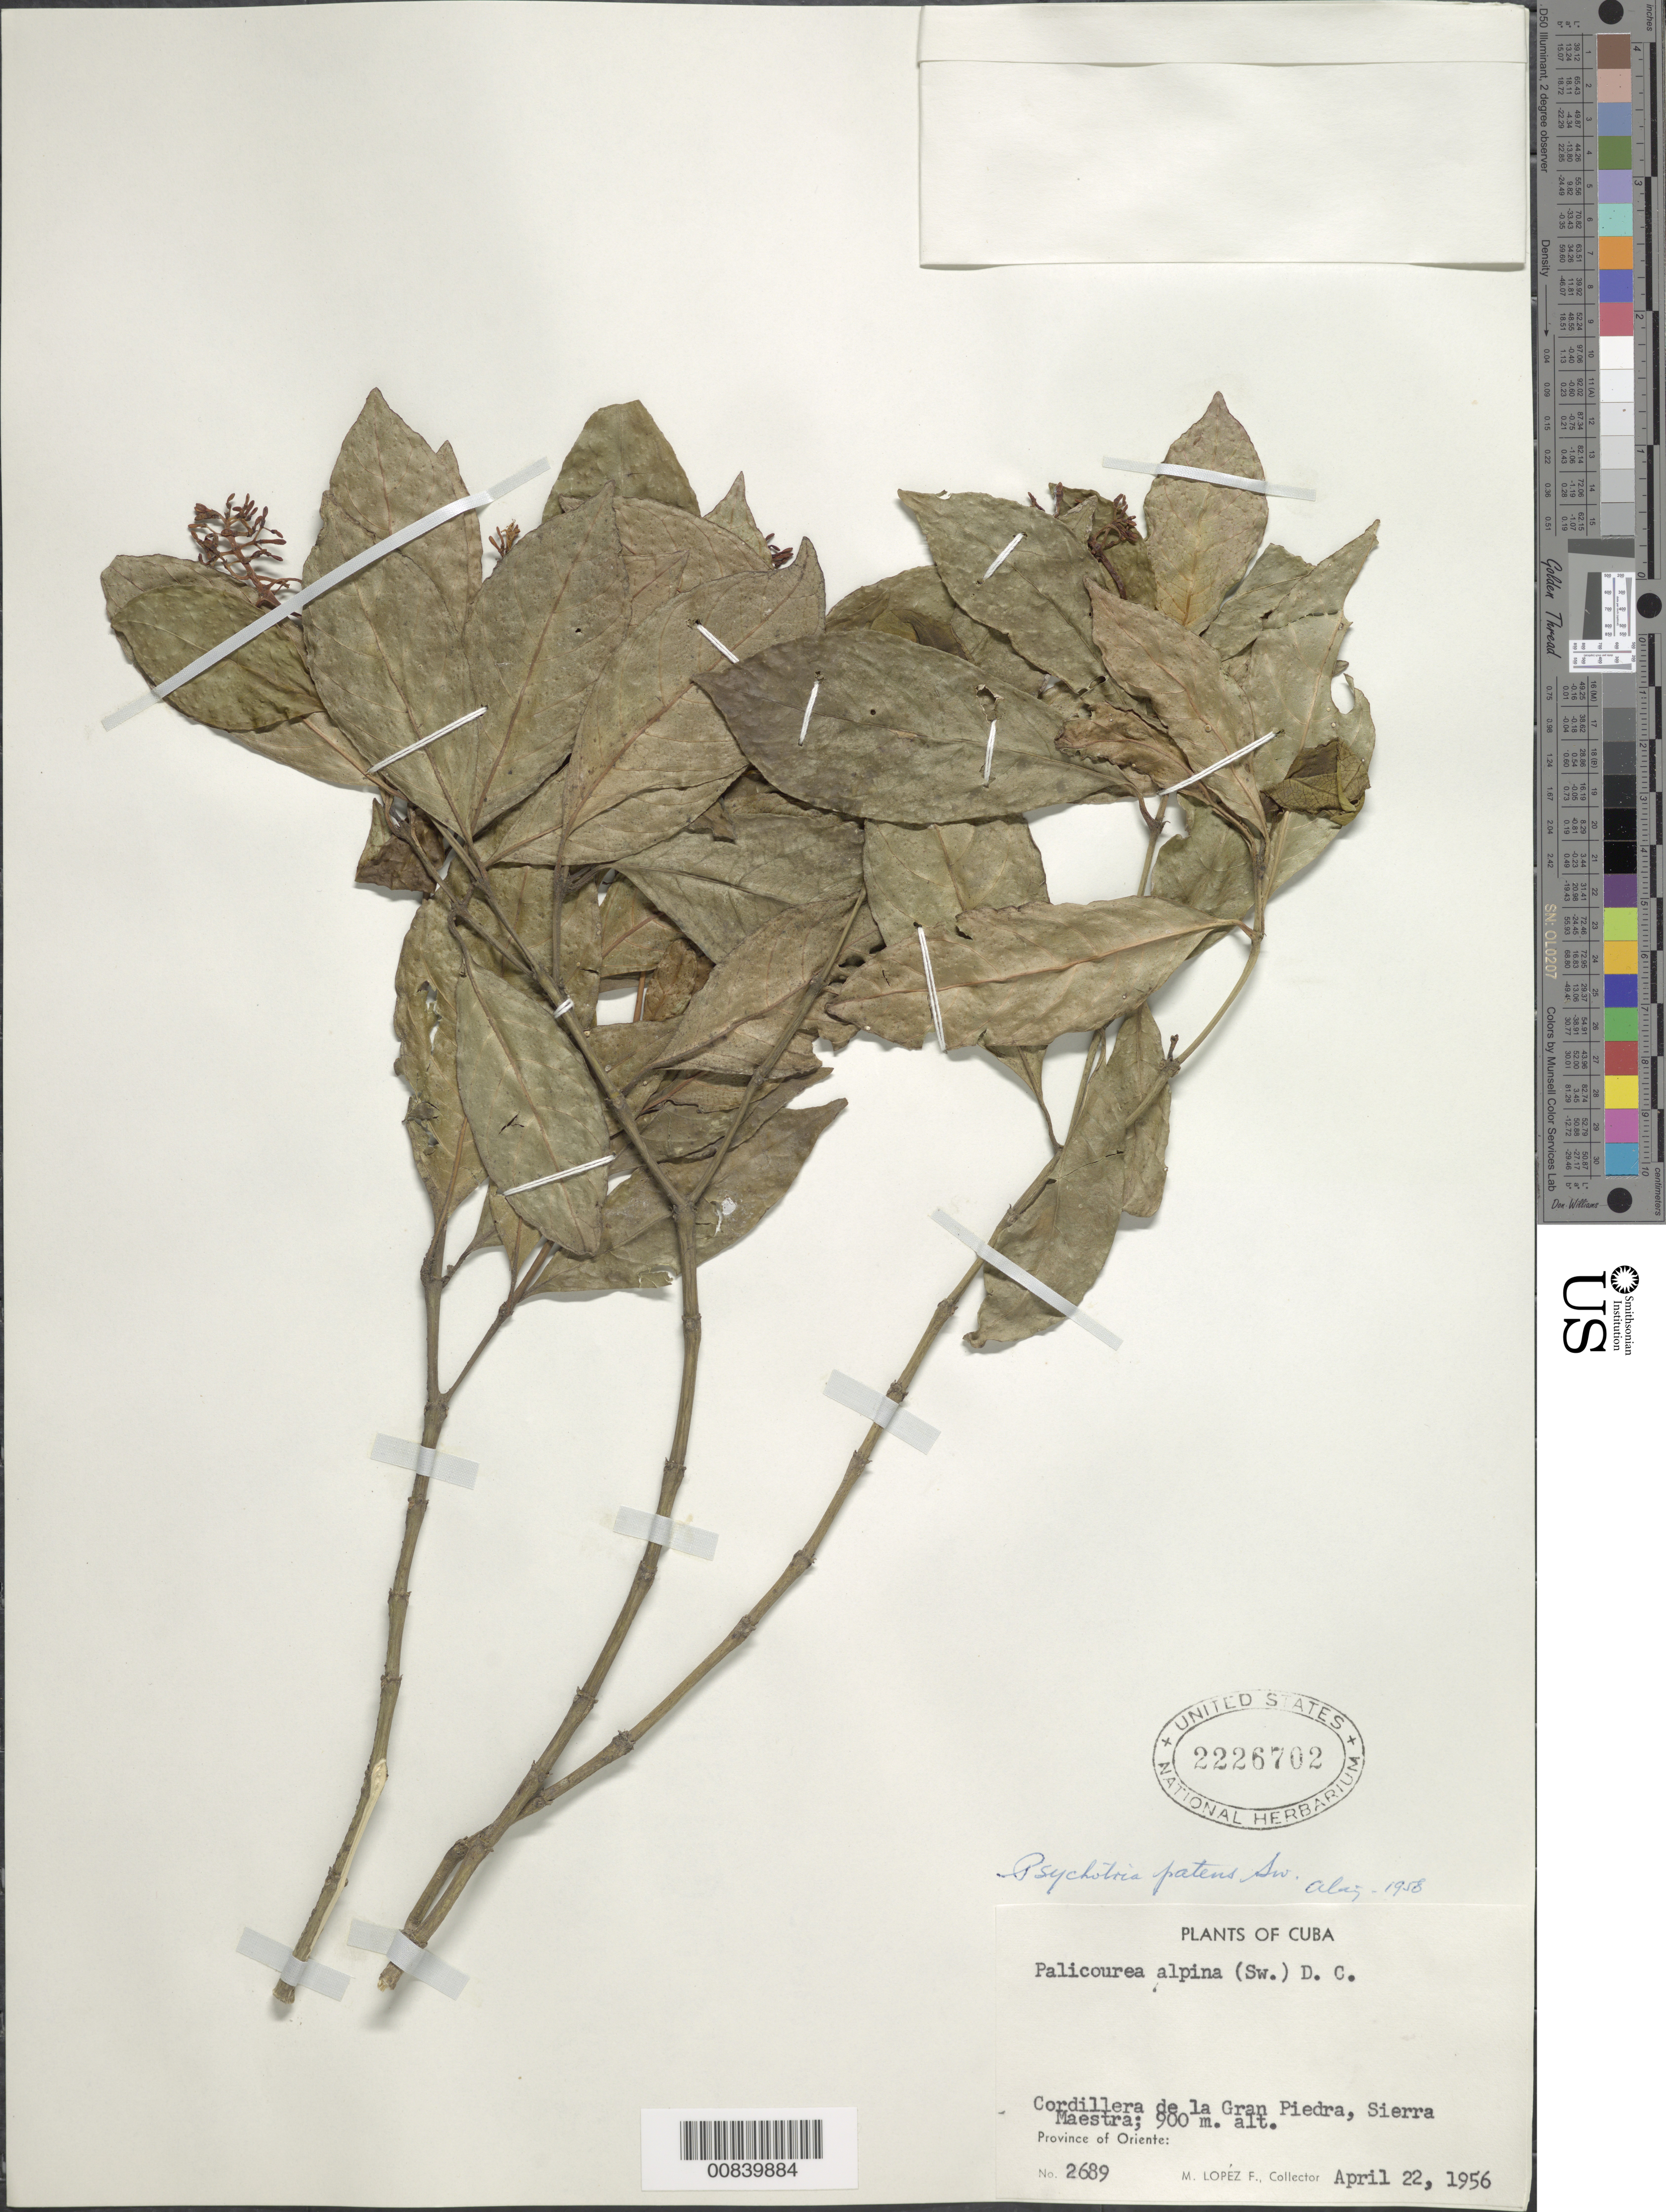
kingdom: Plantae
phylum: Tracheophyta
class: Magnoliopsida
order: Gentianales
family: Rubiaceae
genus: Psychotria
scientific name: Psychotria patens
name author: Sw.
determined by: Liogier, Alain H.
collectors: M. López Figueiras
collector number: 2689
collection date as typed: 22 Apr 1956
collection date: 1956-04-22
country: Cuba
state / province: Oriente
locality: Cordillera de la Gran Piedra, Sierra Maestra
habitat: Montane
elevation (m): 900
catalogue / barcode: US 2226702